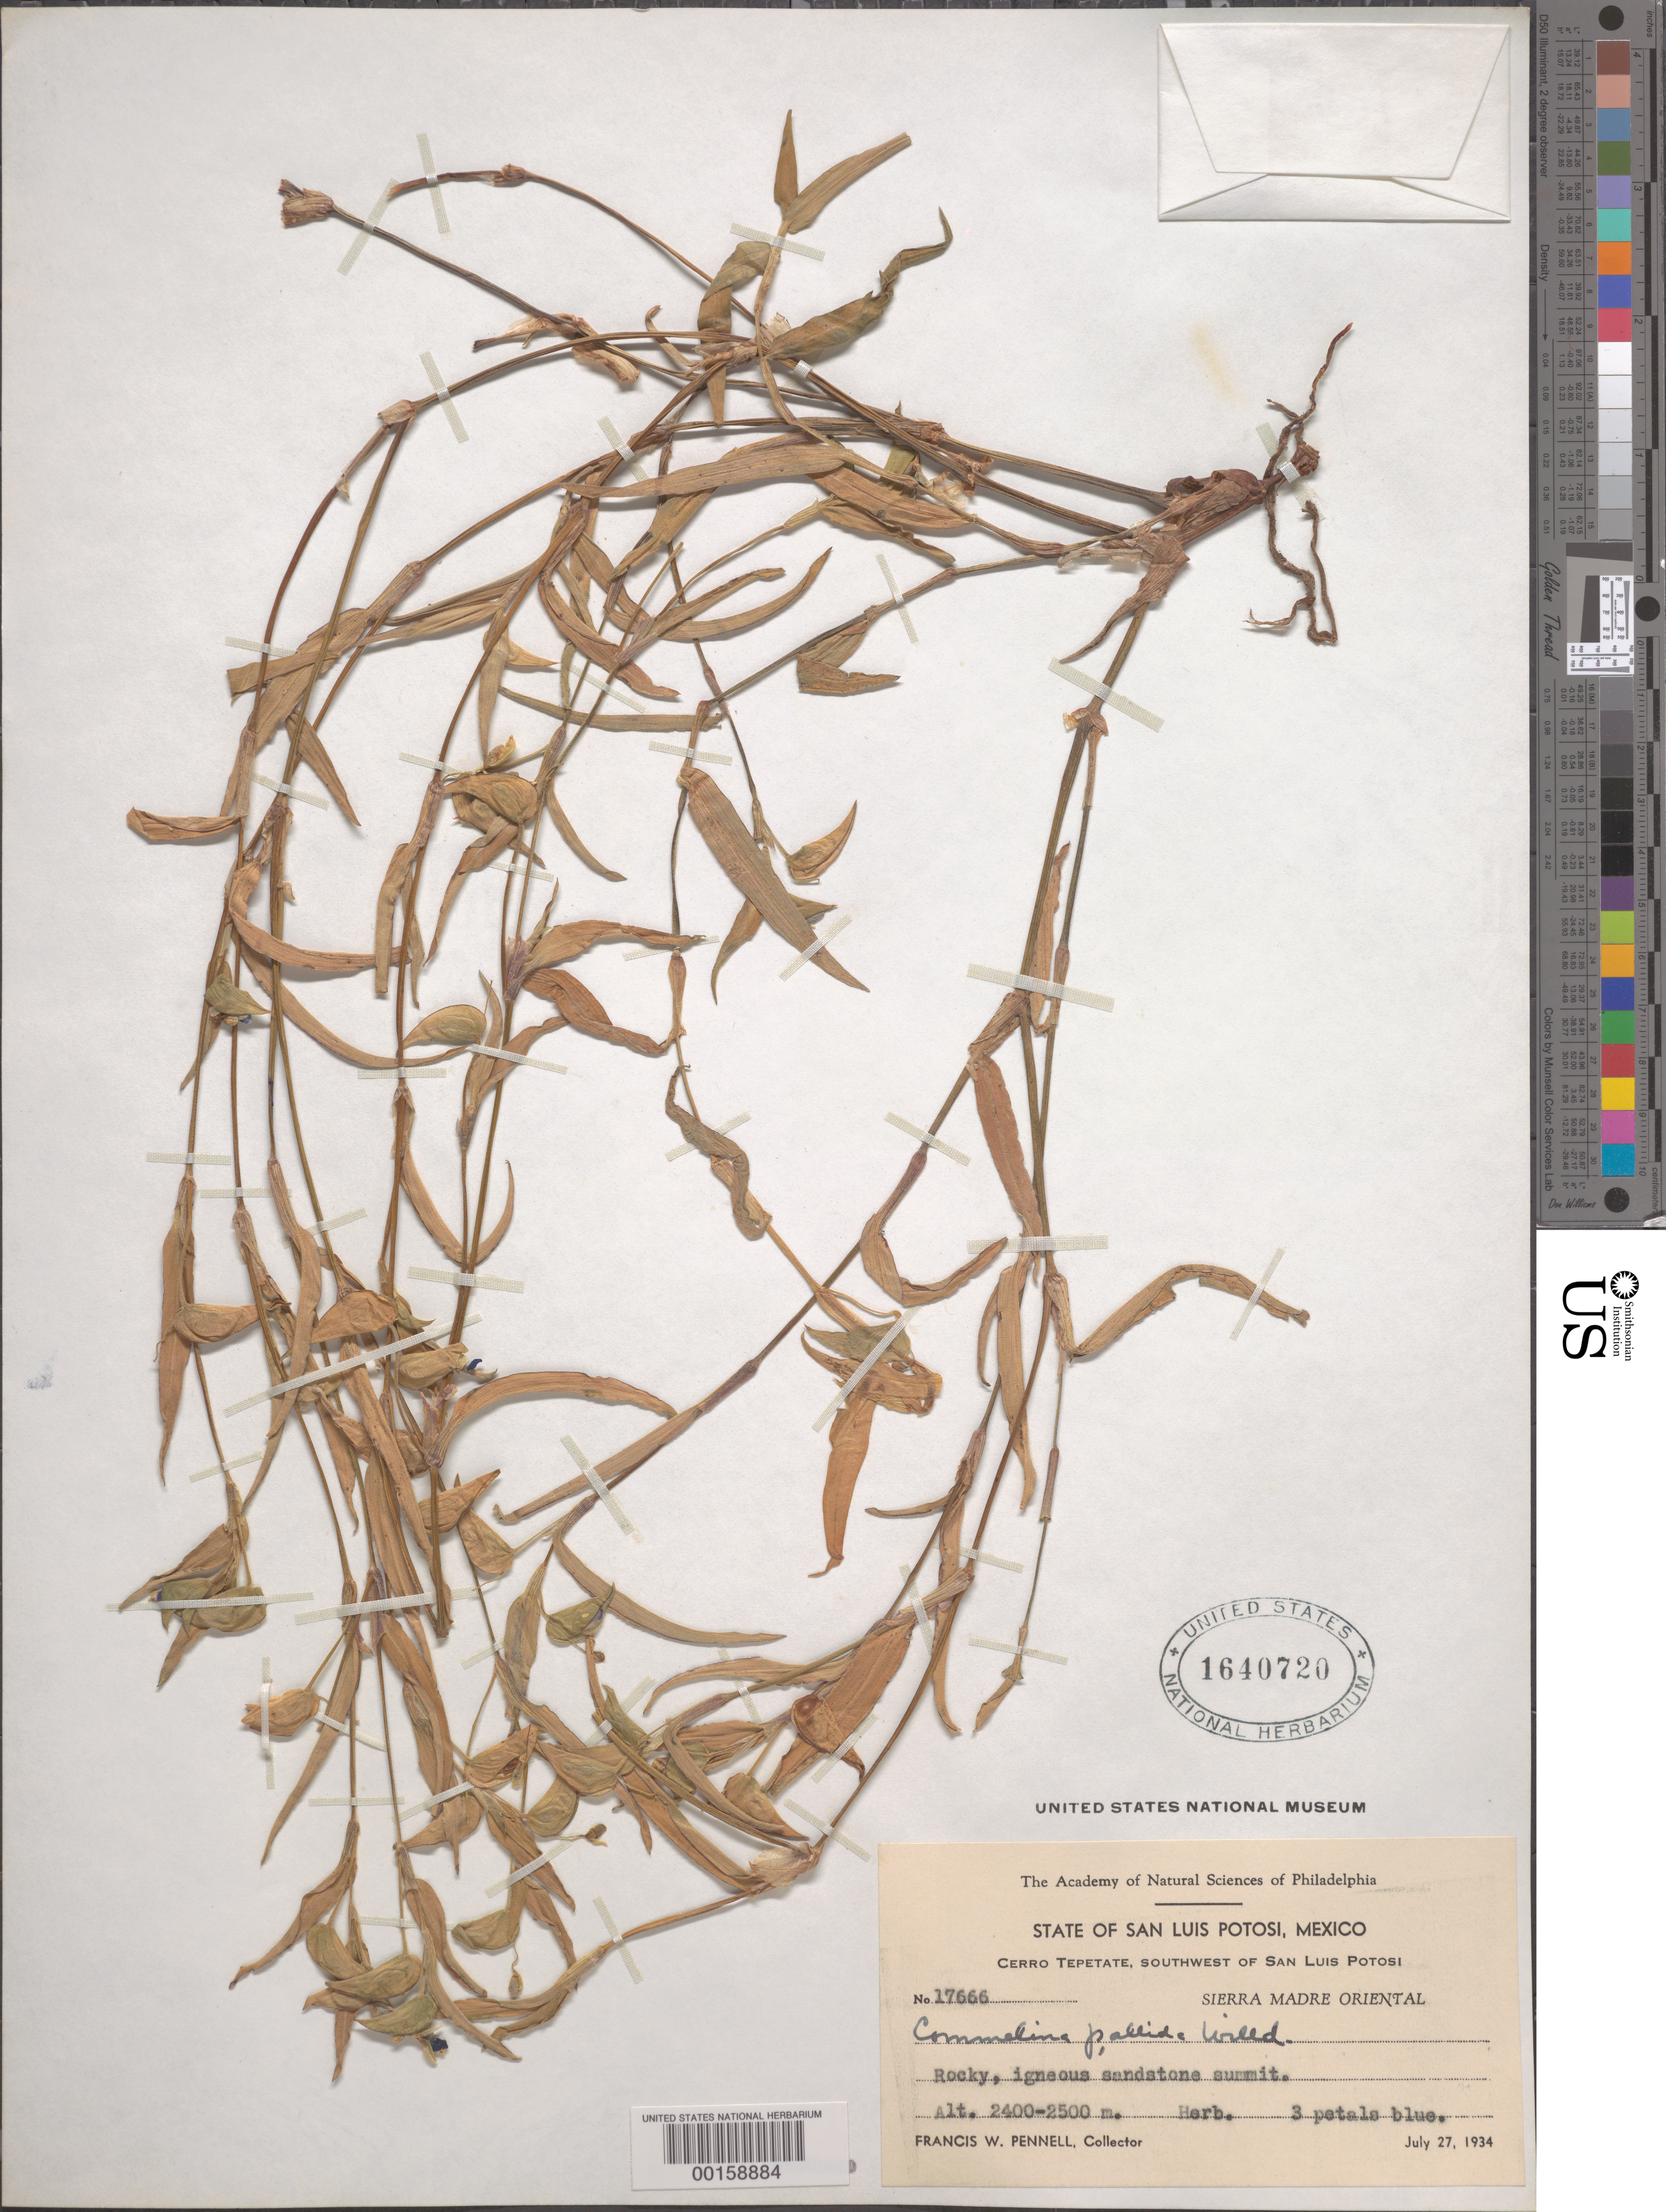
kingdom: Plantae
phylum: Tracheophyta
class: Liliopsida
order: Commelinales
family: Commelinaceae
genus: Commelina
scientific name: Commelina pallida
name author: Willd.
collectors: F. W. Pennell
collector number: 17666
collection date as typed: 27 Jul 1934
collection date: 1934-07-27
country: Mexico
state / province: San Luis Potosí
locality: Cerro tepetate, SW of San Luis Potosi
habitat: Rocky, igneous sandstone summit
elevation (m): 2400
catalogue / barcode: US 1640720